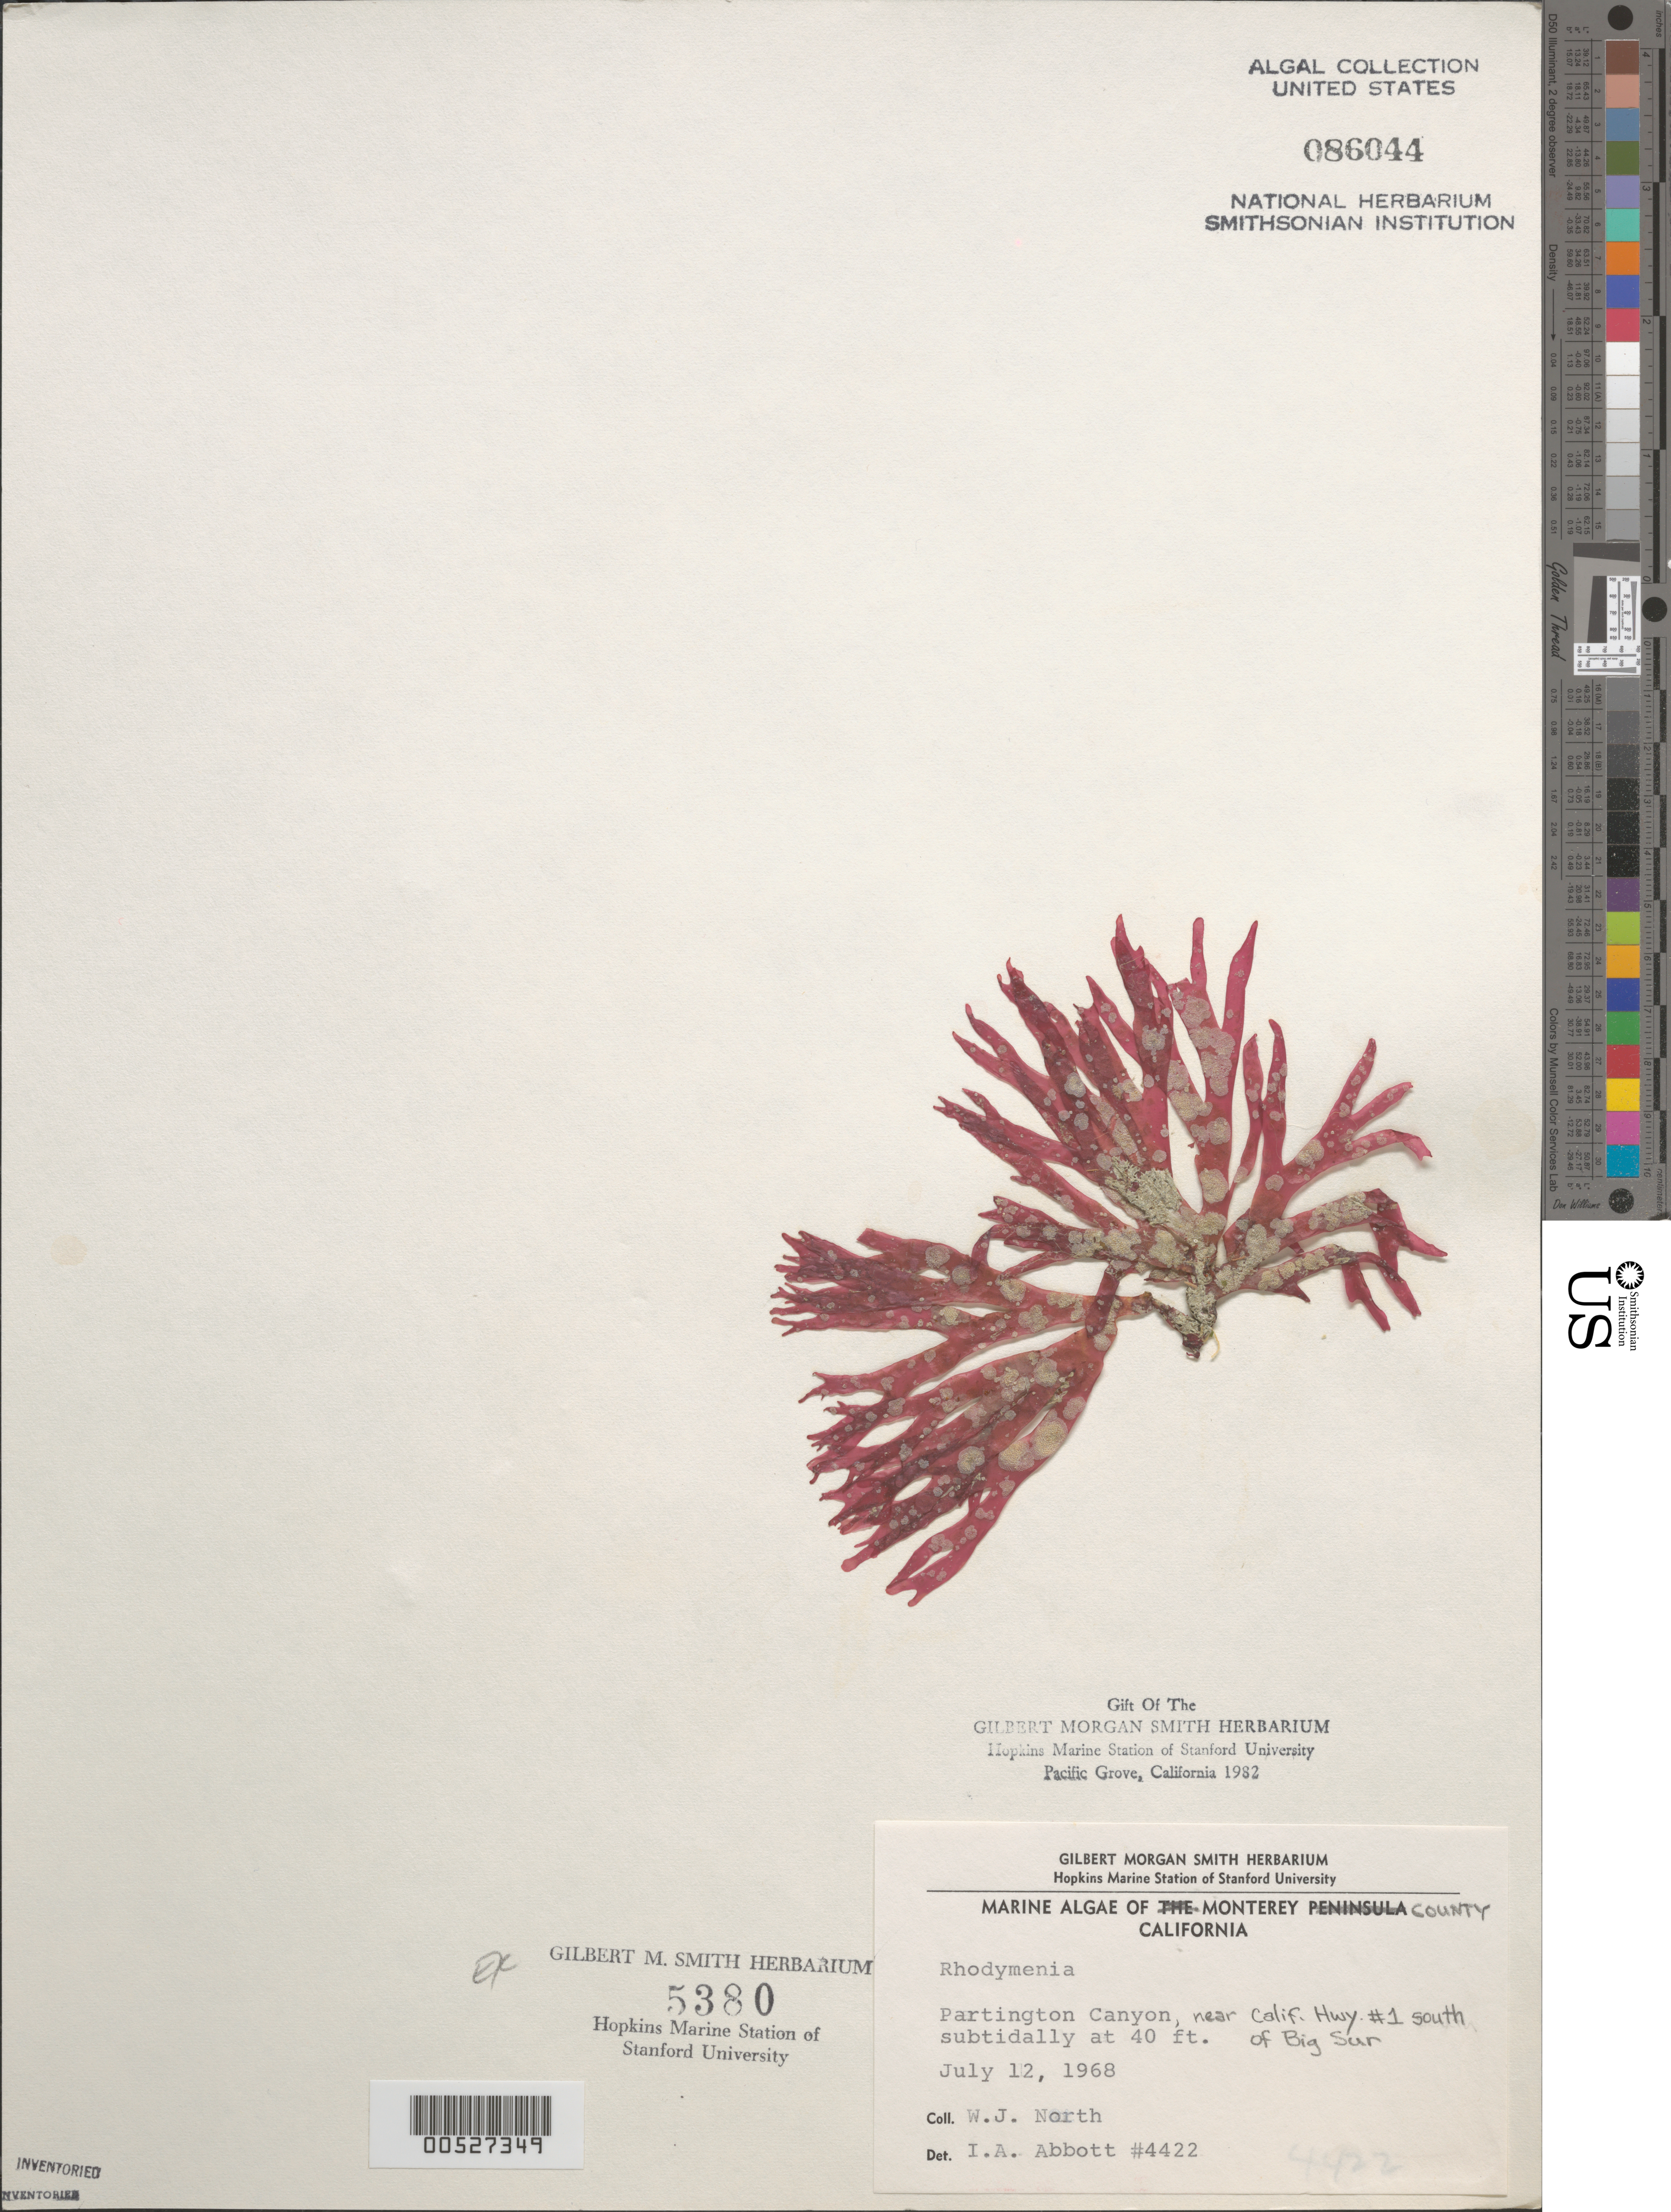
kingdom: Plantae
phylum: Rhodophyta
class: Florideophyceae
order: Rhodymeniales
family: Rhodymeniaceae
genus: Rhodymenia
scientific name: Rhodymenia sp.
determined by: Abbott, Isabella A.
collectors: W. North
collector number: IAA 4422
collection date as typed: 12 Jul 1968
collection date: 1968-07-12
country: United States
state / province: California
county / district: Monterey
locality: Partington Canyon, near State Highway 1 south of Big Sur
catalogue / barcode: US 86044